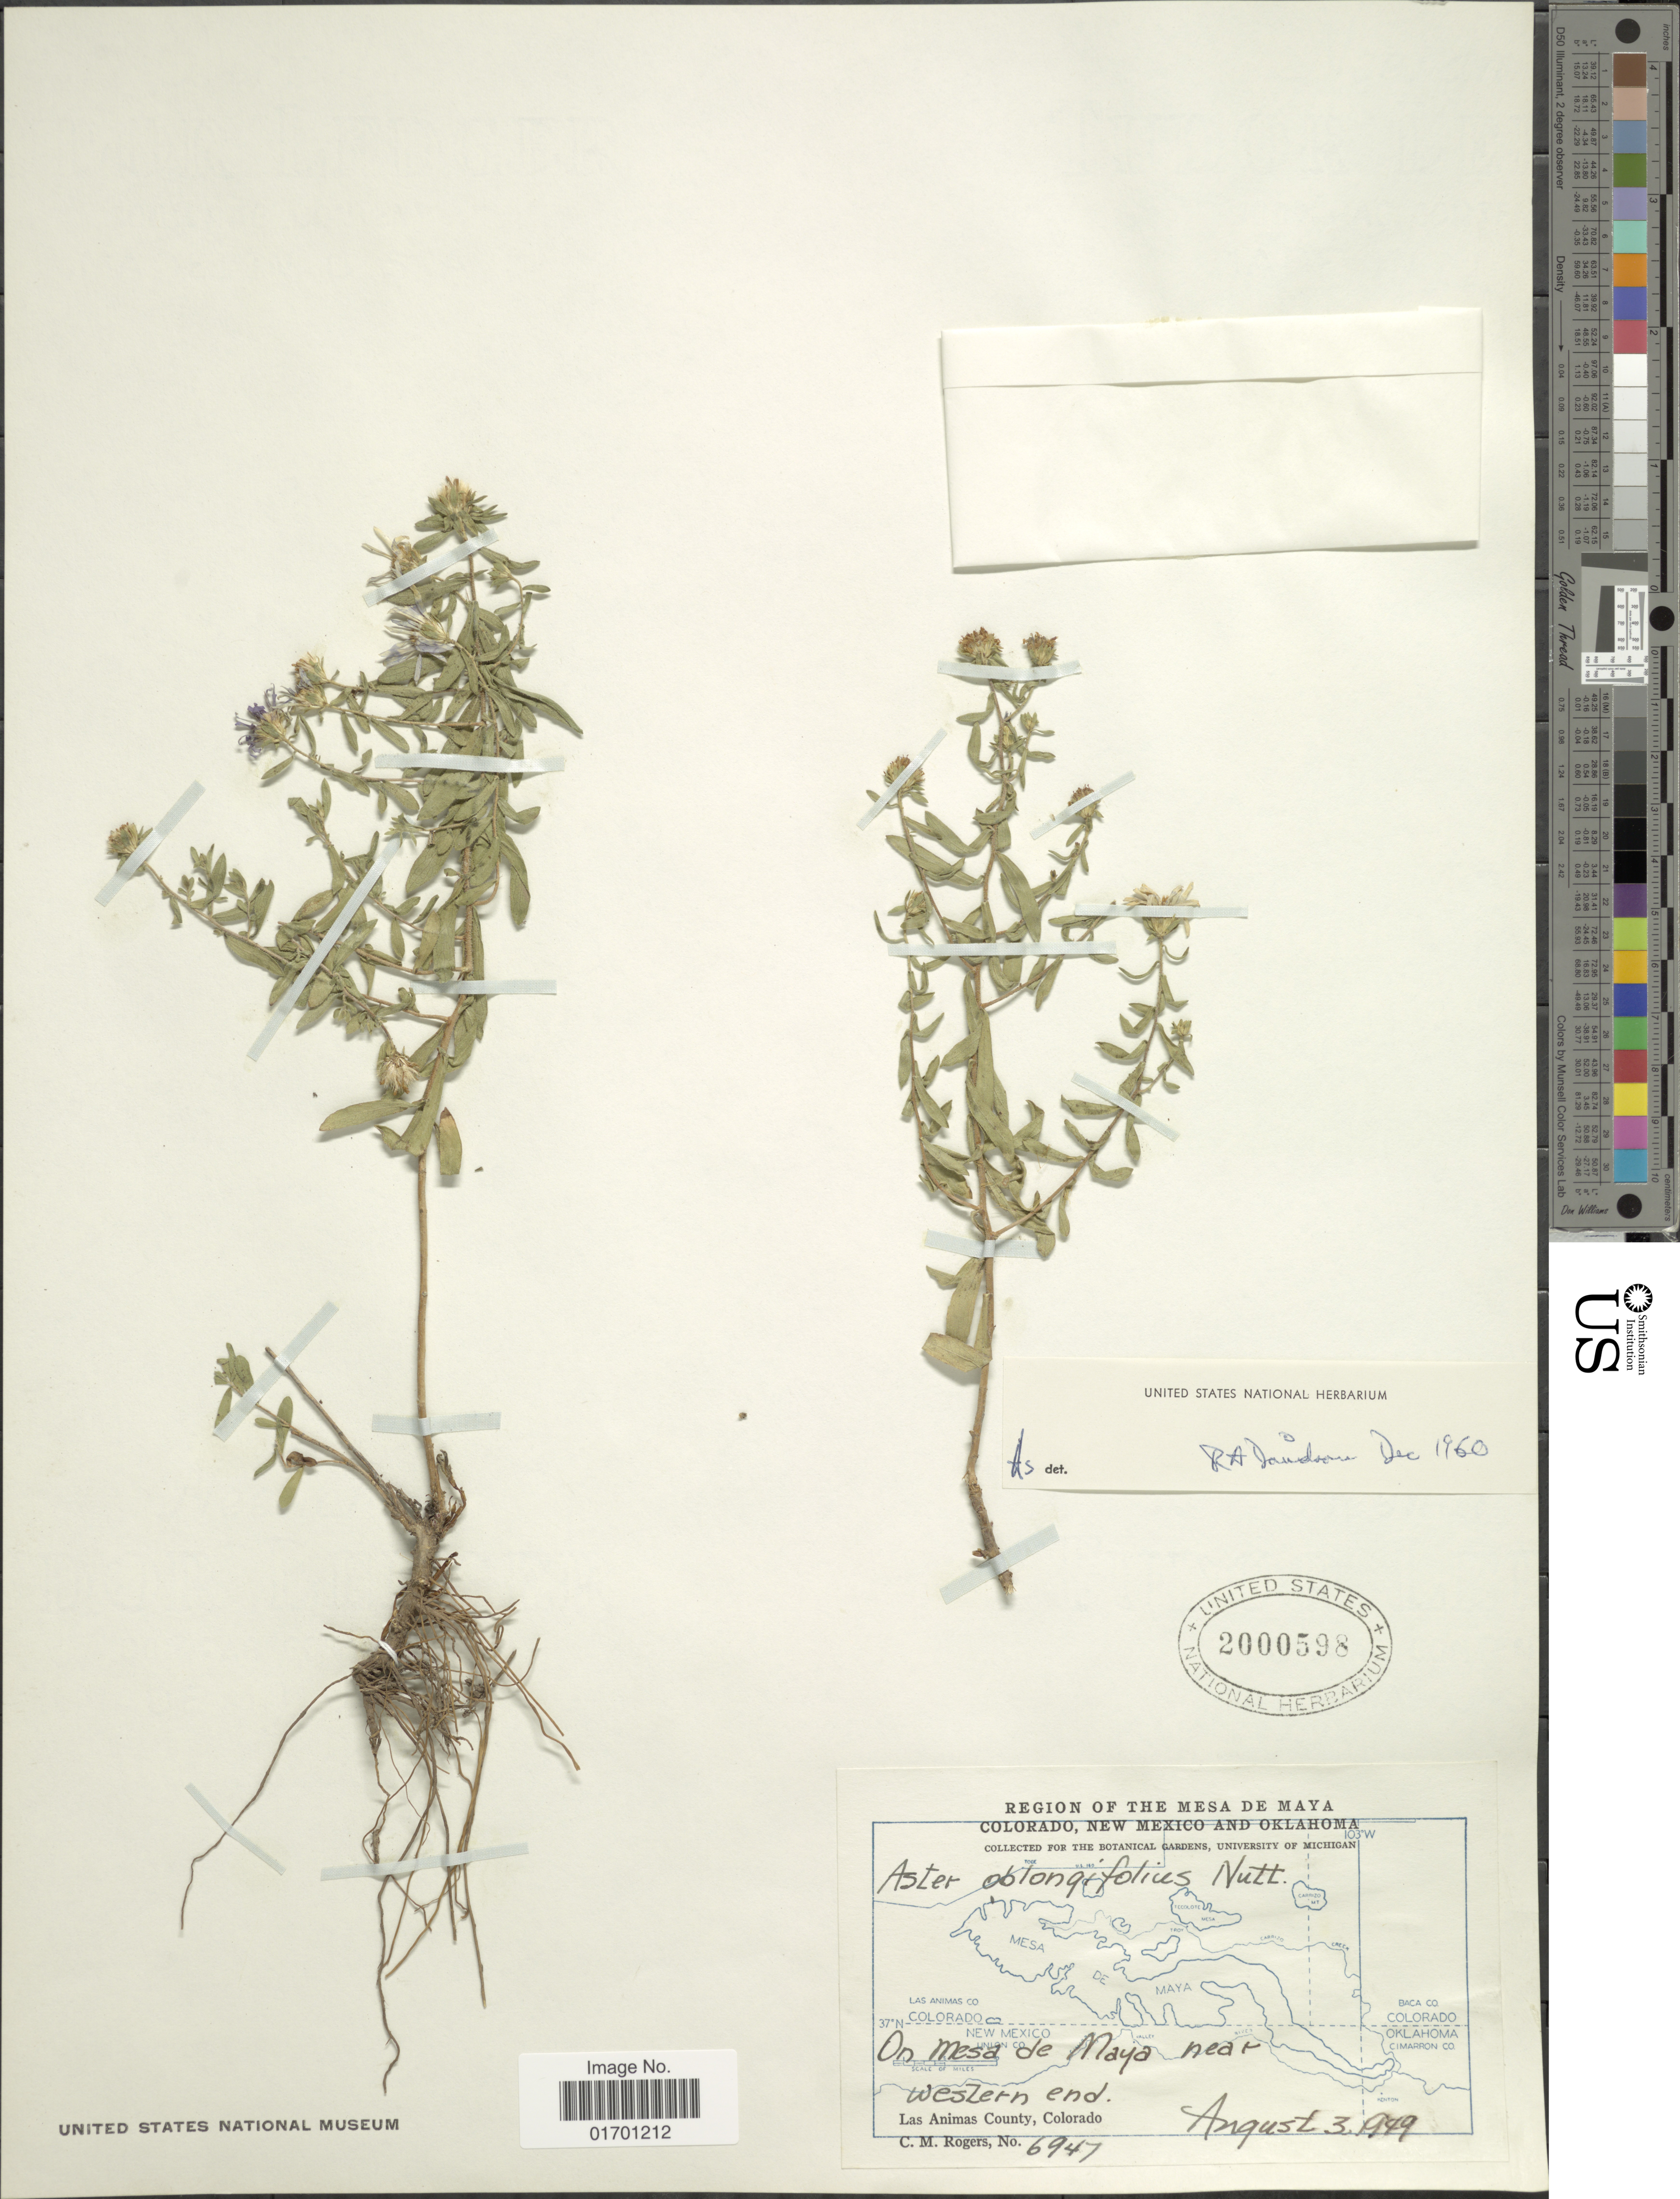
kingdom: Plantae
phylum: Tracheophyta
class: Magnoliopsida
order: Asterales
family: Asteraceae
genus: Symphyotrichum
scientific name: Symphyotrichum oblongifolium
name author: (Nutt.) G.L. Nesom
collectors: C. M. Rogers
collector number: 6947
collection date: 1949-08-03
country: United States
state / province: Colorado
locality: Region of the Mesa de Maya, Colorado, New Mexico and Oklahoma, On mesa de Maya near Western end, Las Animas, Colorado.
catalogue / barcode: US 2000598